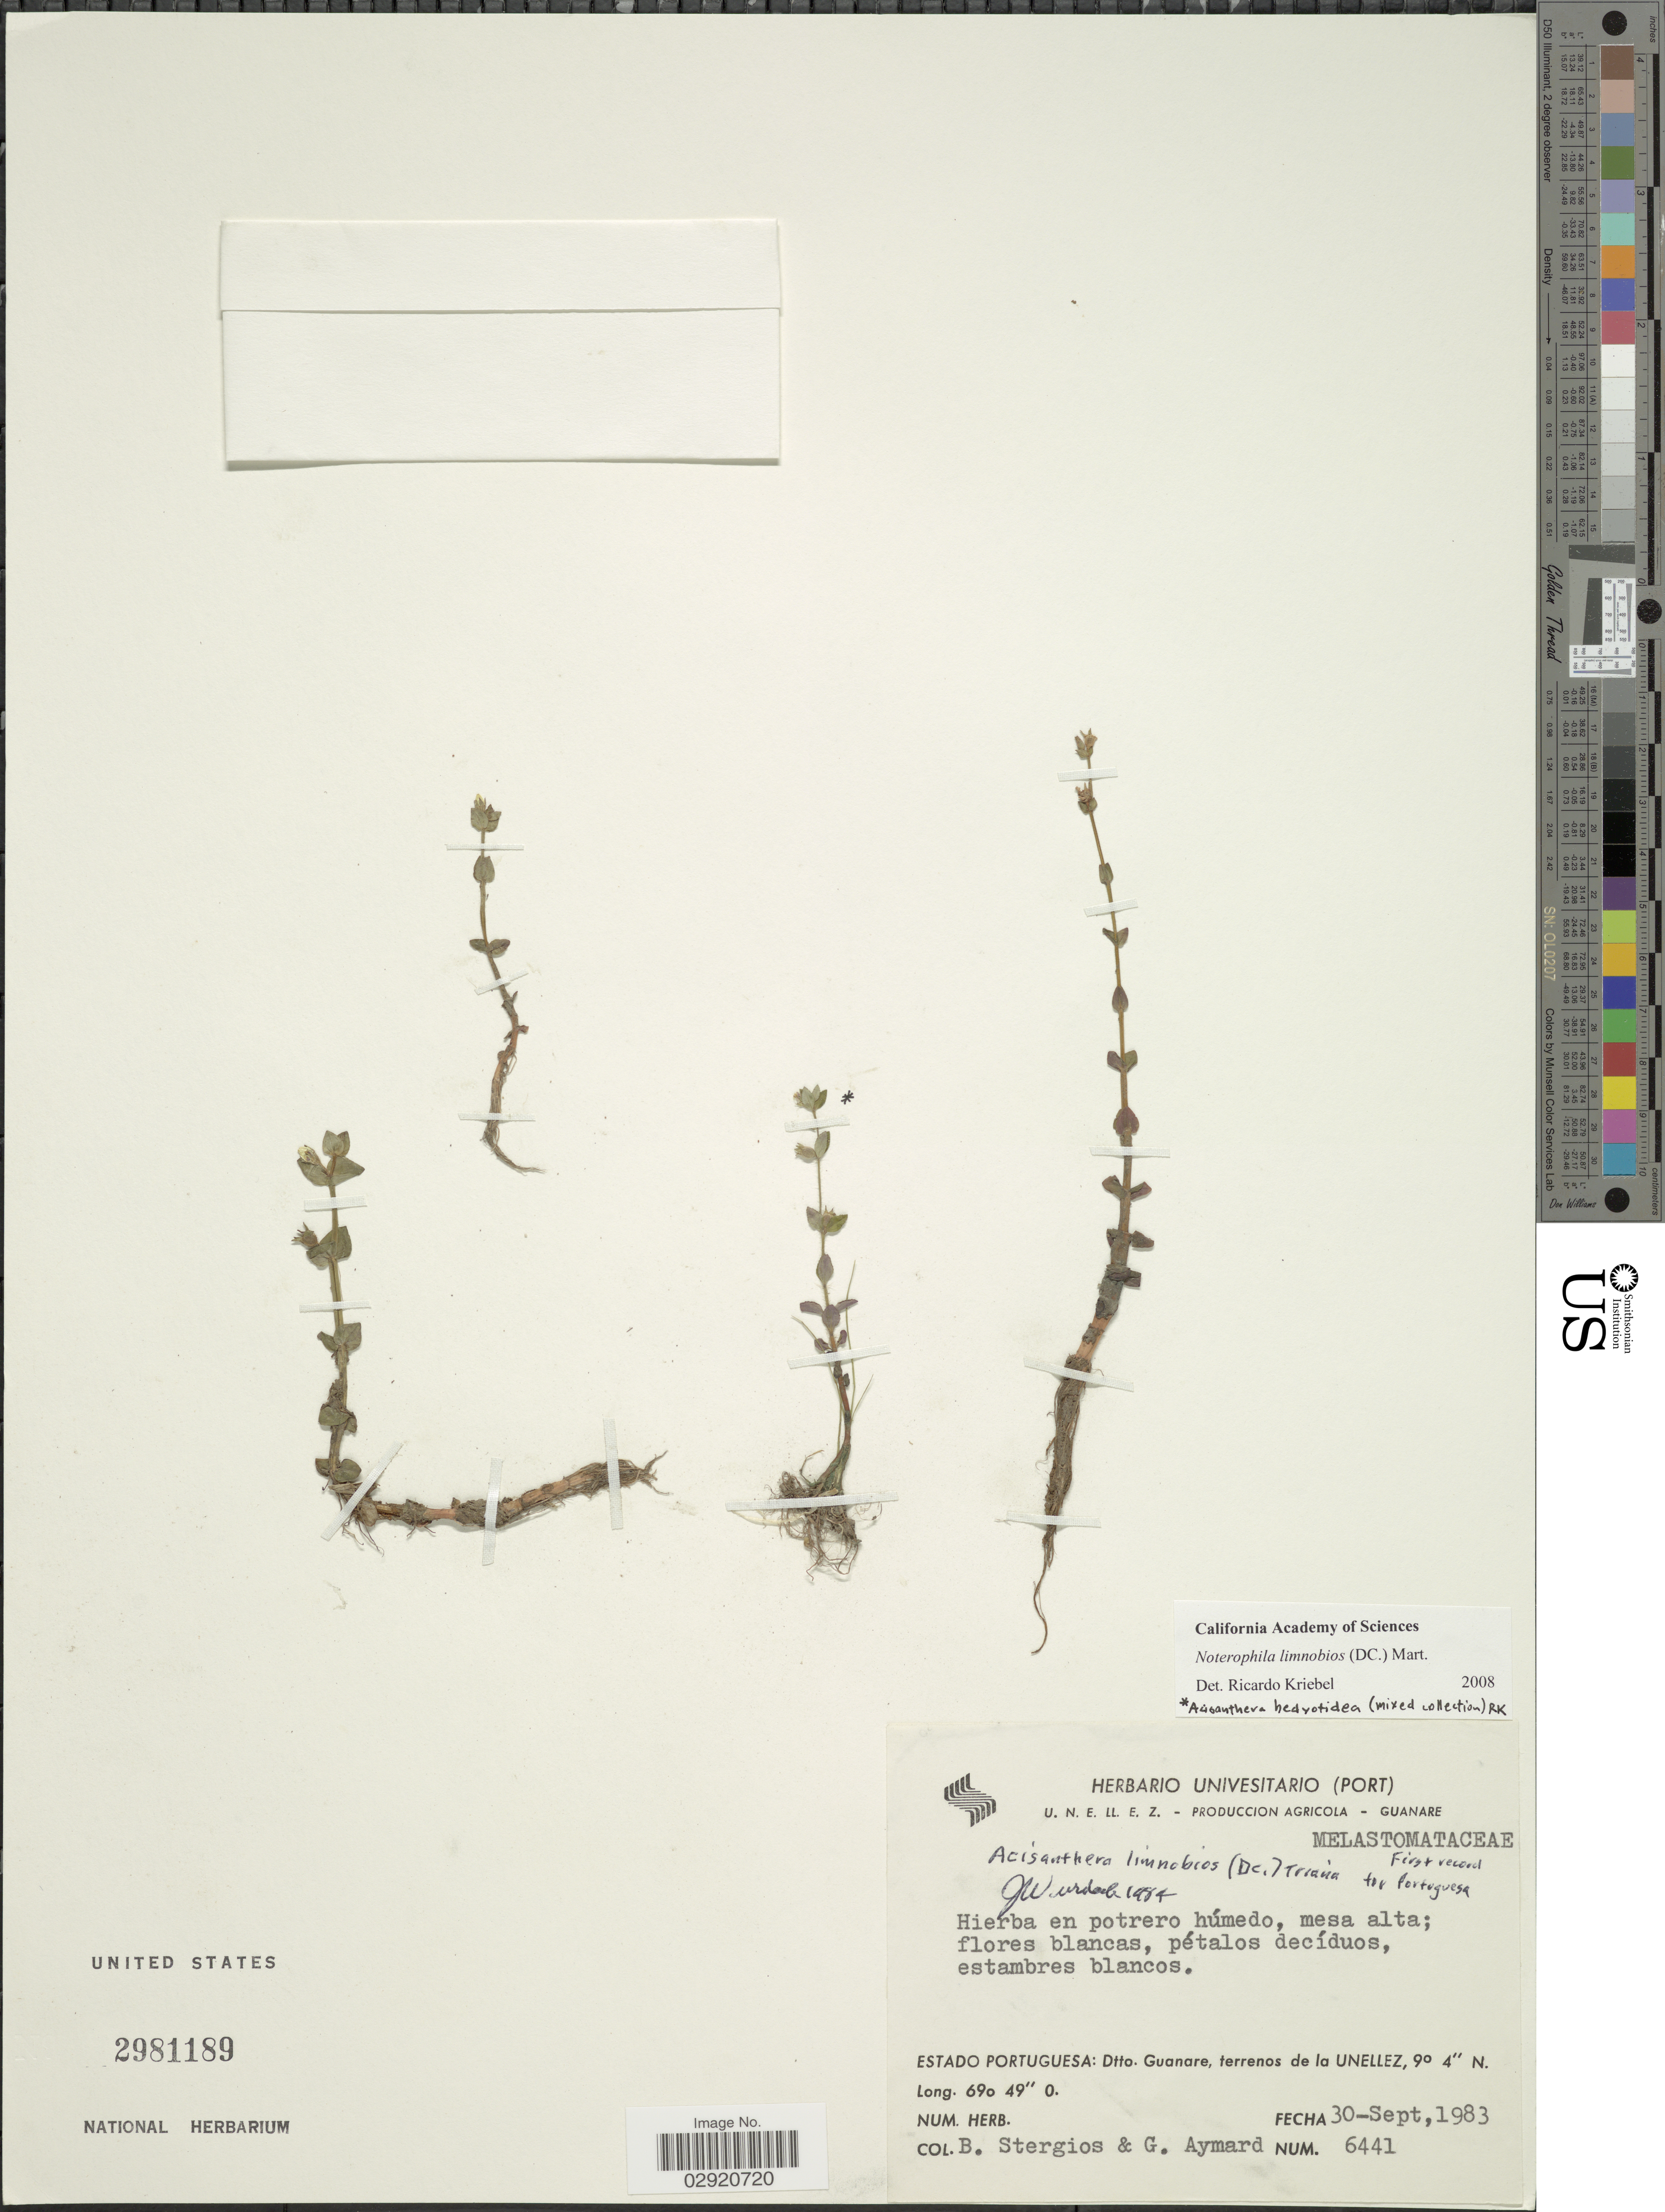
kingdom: Plantae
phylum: Tracheophyta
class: Magnoliopsida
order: Myrtales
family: Melastomataceae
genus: Noterophila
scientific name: Noterophila limnobios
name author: (DC.) Mart.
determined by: Kriebel, R.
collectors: B. G. Stergios & G. A. Aymard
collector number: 6441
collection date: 1983-09-30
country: Venezuela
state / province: Portuguesa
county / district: Guanare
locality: Terrenos de la UNELLEZ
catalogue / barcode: US 2981189